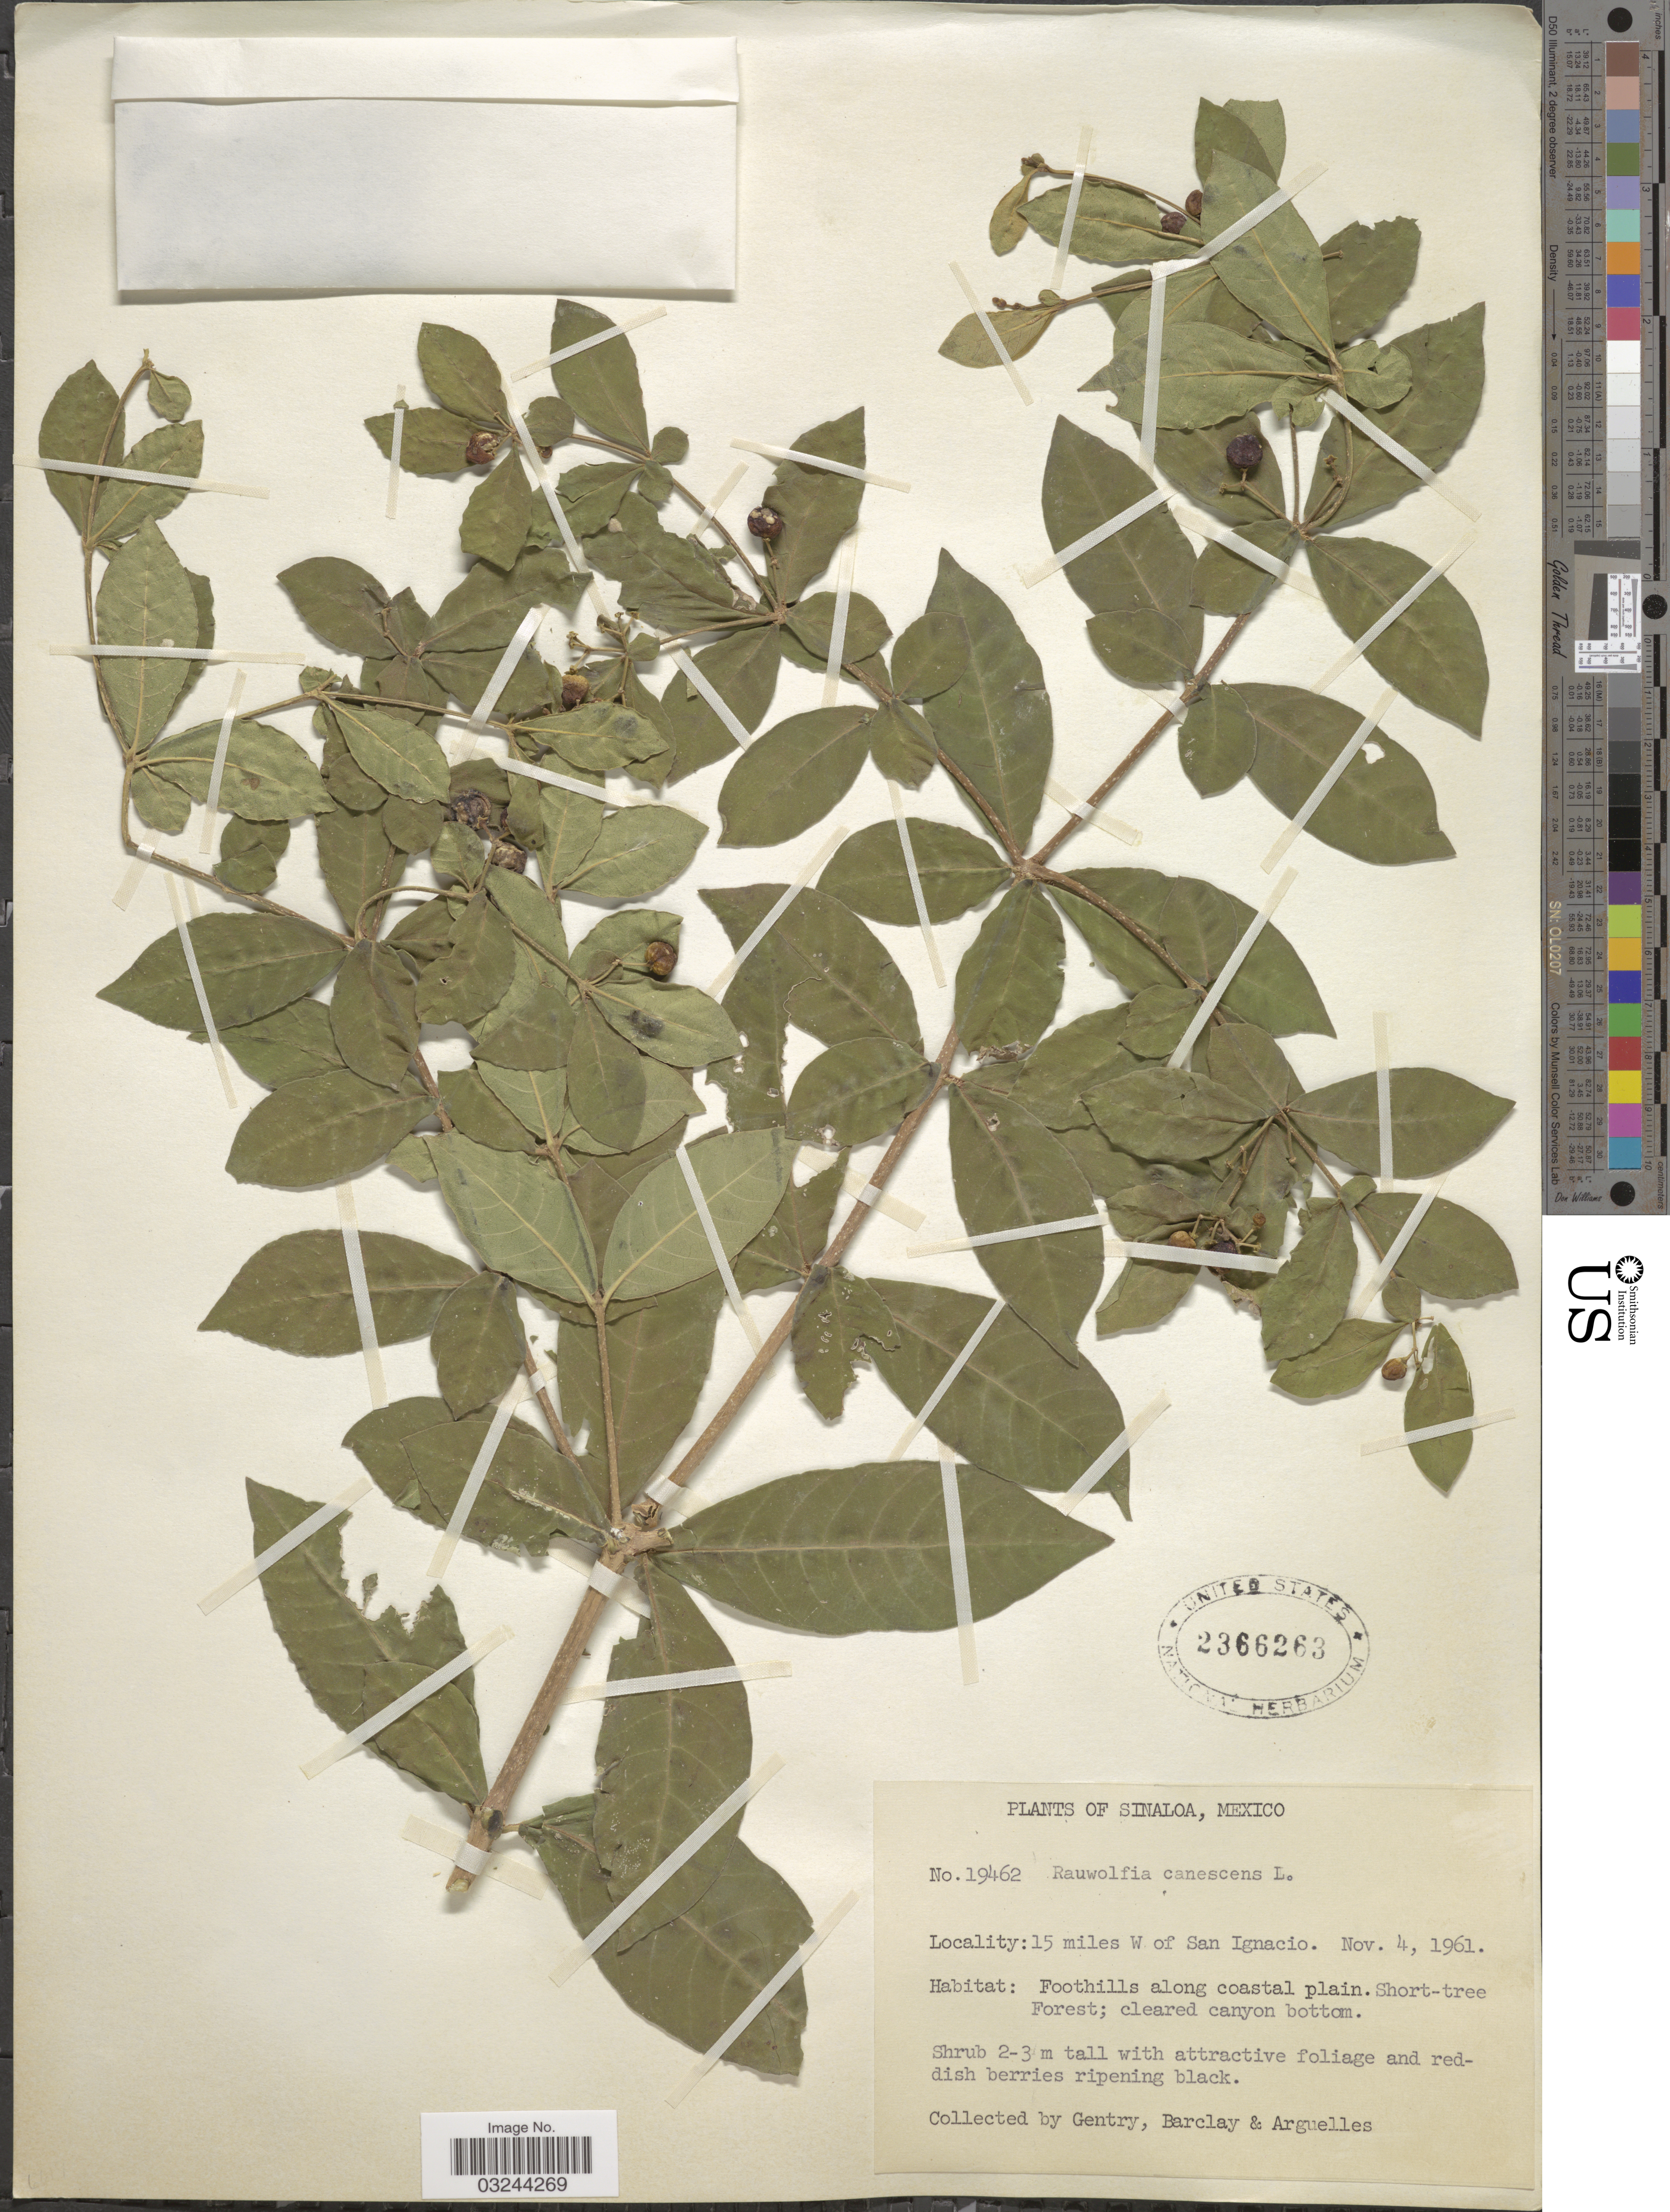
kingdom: Plantae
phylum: Tracheophyta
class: Magnoliopsida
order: Gentianales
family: Apocynaceae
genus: Rauvolfia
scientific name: Rauvolfia tetraphylla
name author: L.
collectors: Gentry, --, -- Barclay & Arguelles, --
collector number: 19462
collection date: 1961-11-04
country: Mexico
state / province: Sinaloa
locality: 15 miles W of San Ignacio.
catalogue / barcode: US 2366263